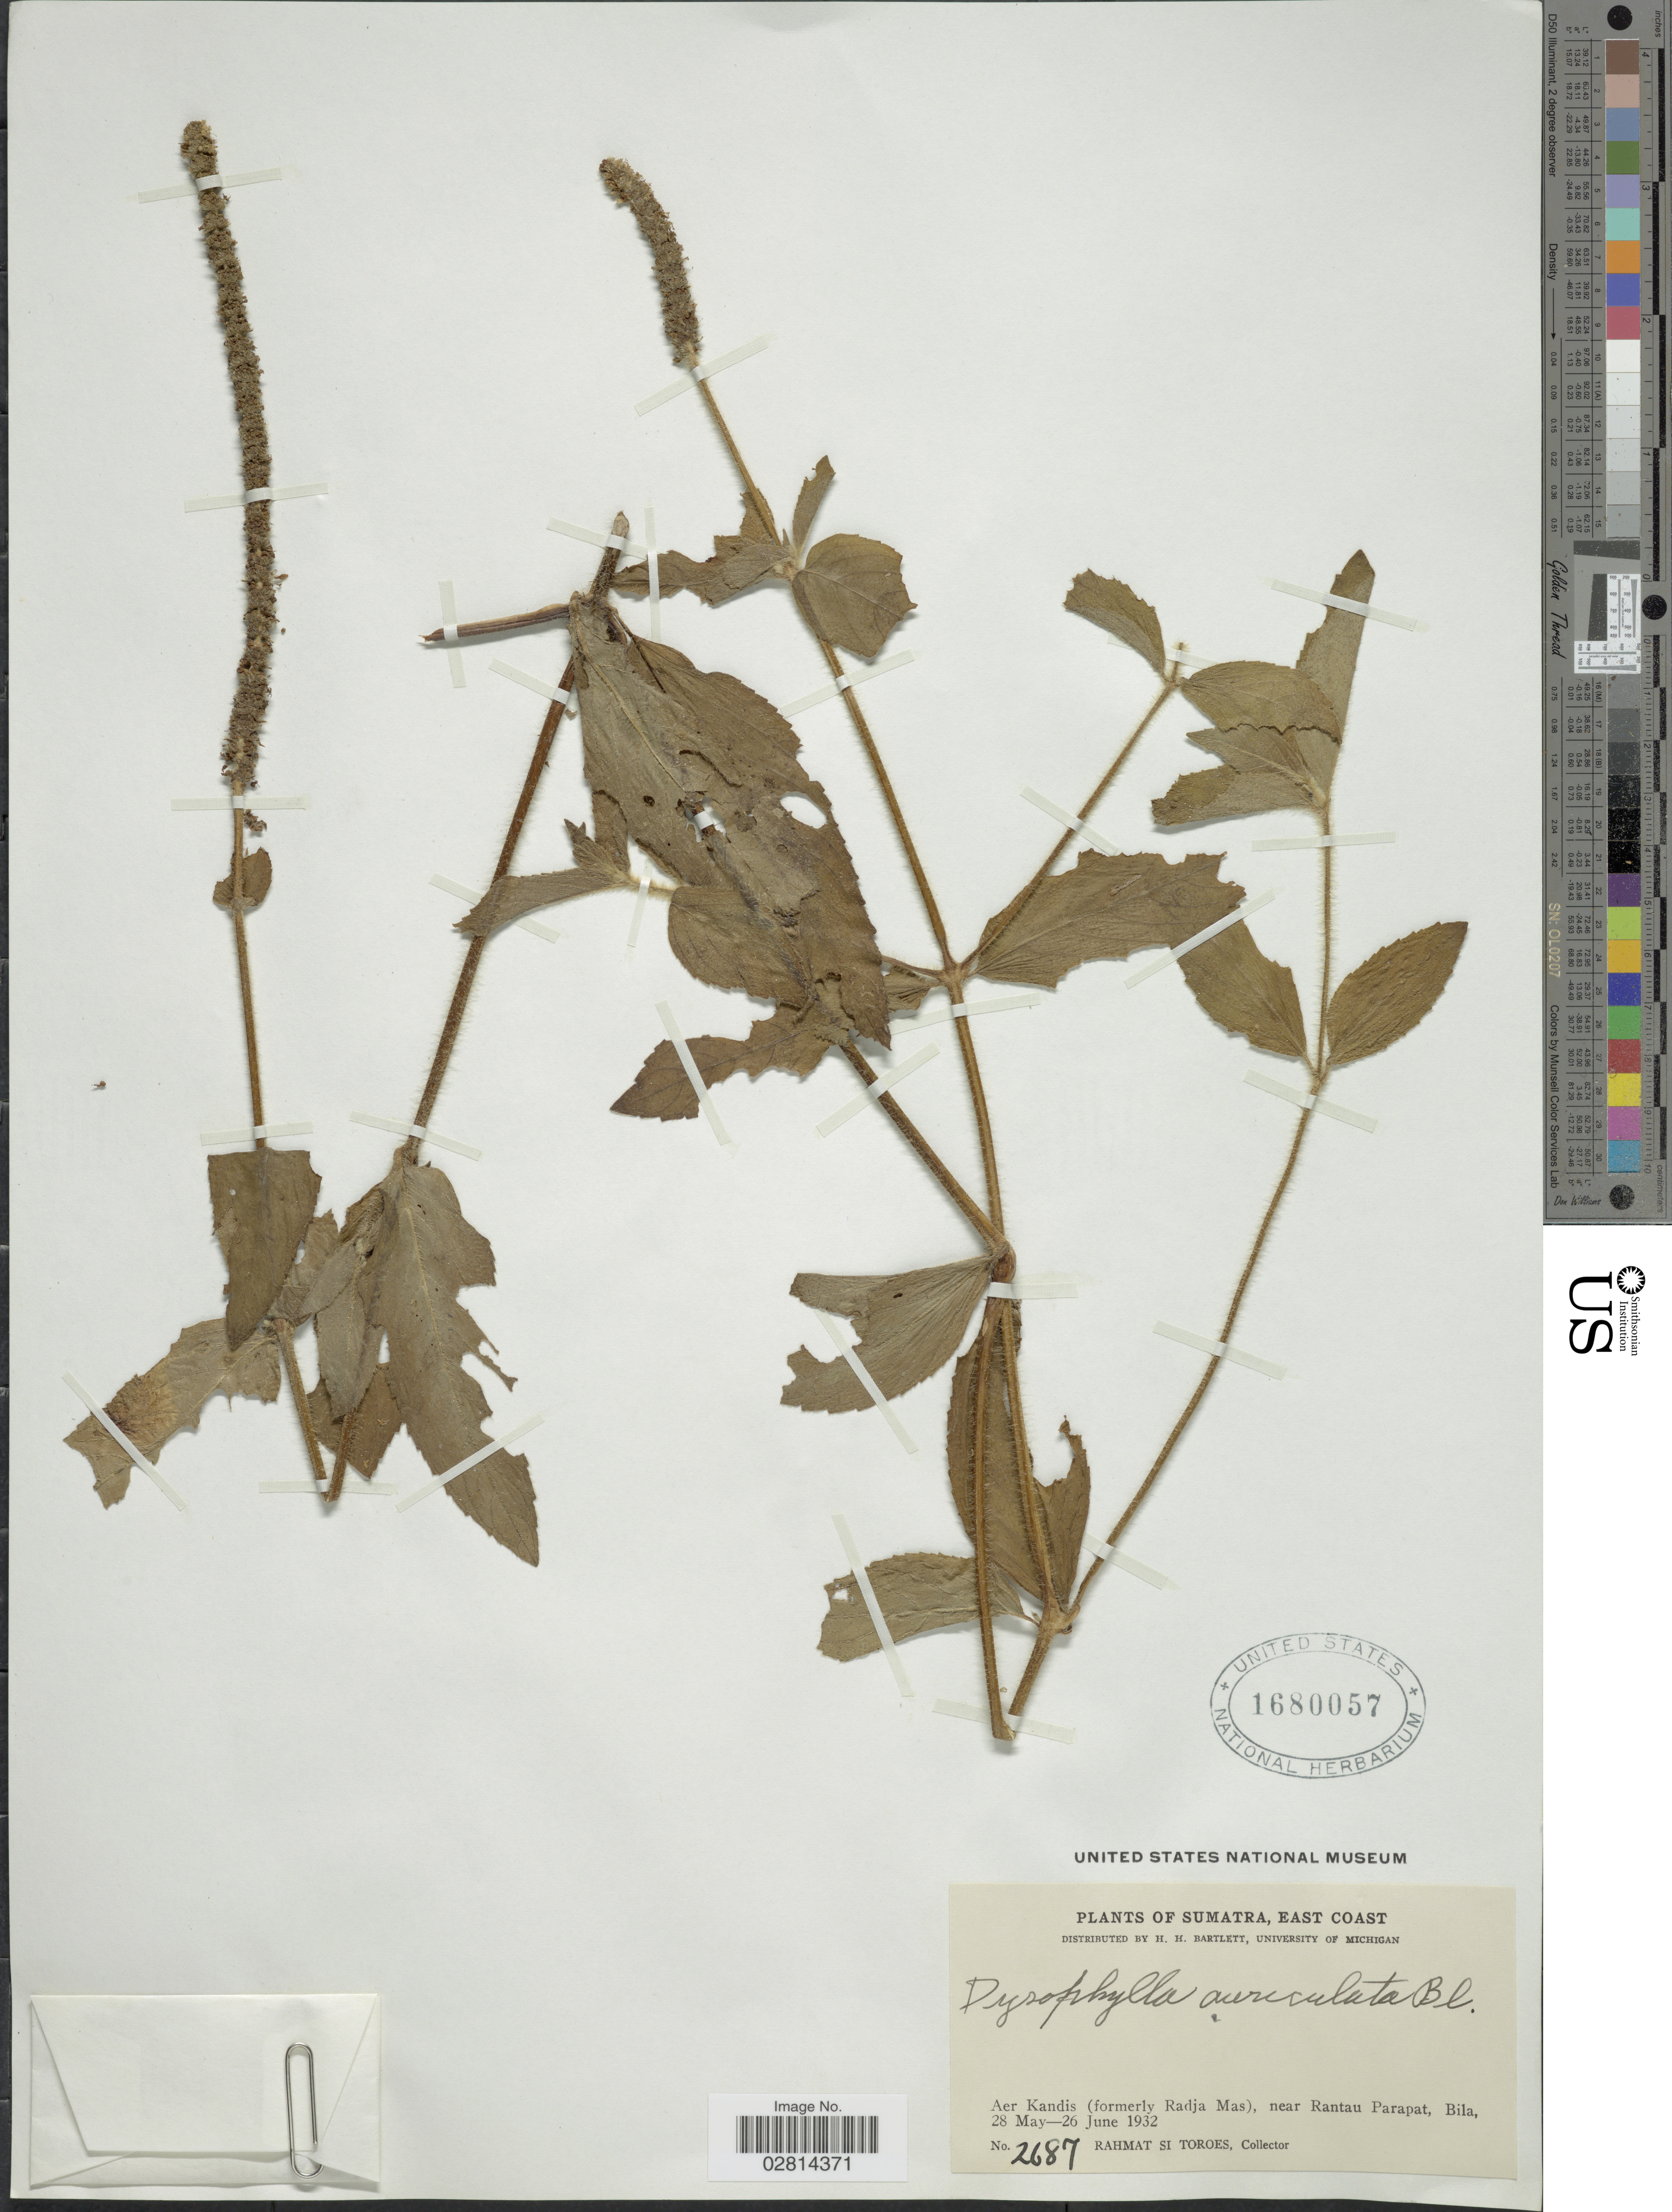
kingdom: Plantae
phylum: Tracheophyta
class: Magnoliopsida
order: Lamiales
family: Lamiaceae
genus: Pogostemon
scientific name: Pogostemon auricularius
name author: (L.) Hassk.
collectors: Rahmat Si Boeea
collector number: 2687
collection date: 1932-05-28/1932-06-26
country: Indonesia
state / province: Sumatra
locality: East Coast. Aer Kandis (formerly Radja Mas), near Rantau Parapat, Bila.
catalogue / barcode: US 1680057